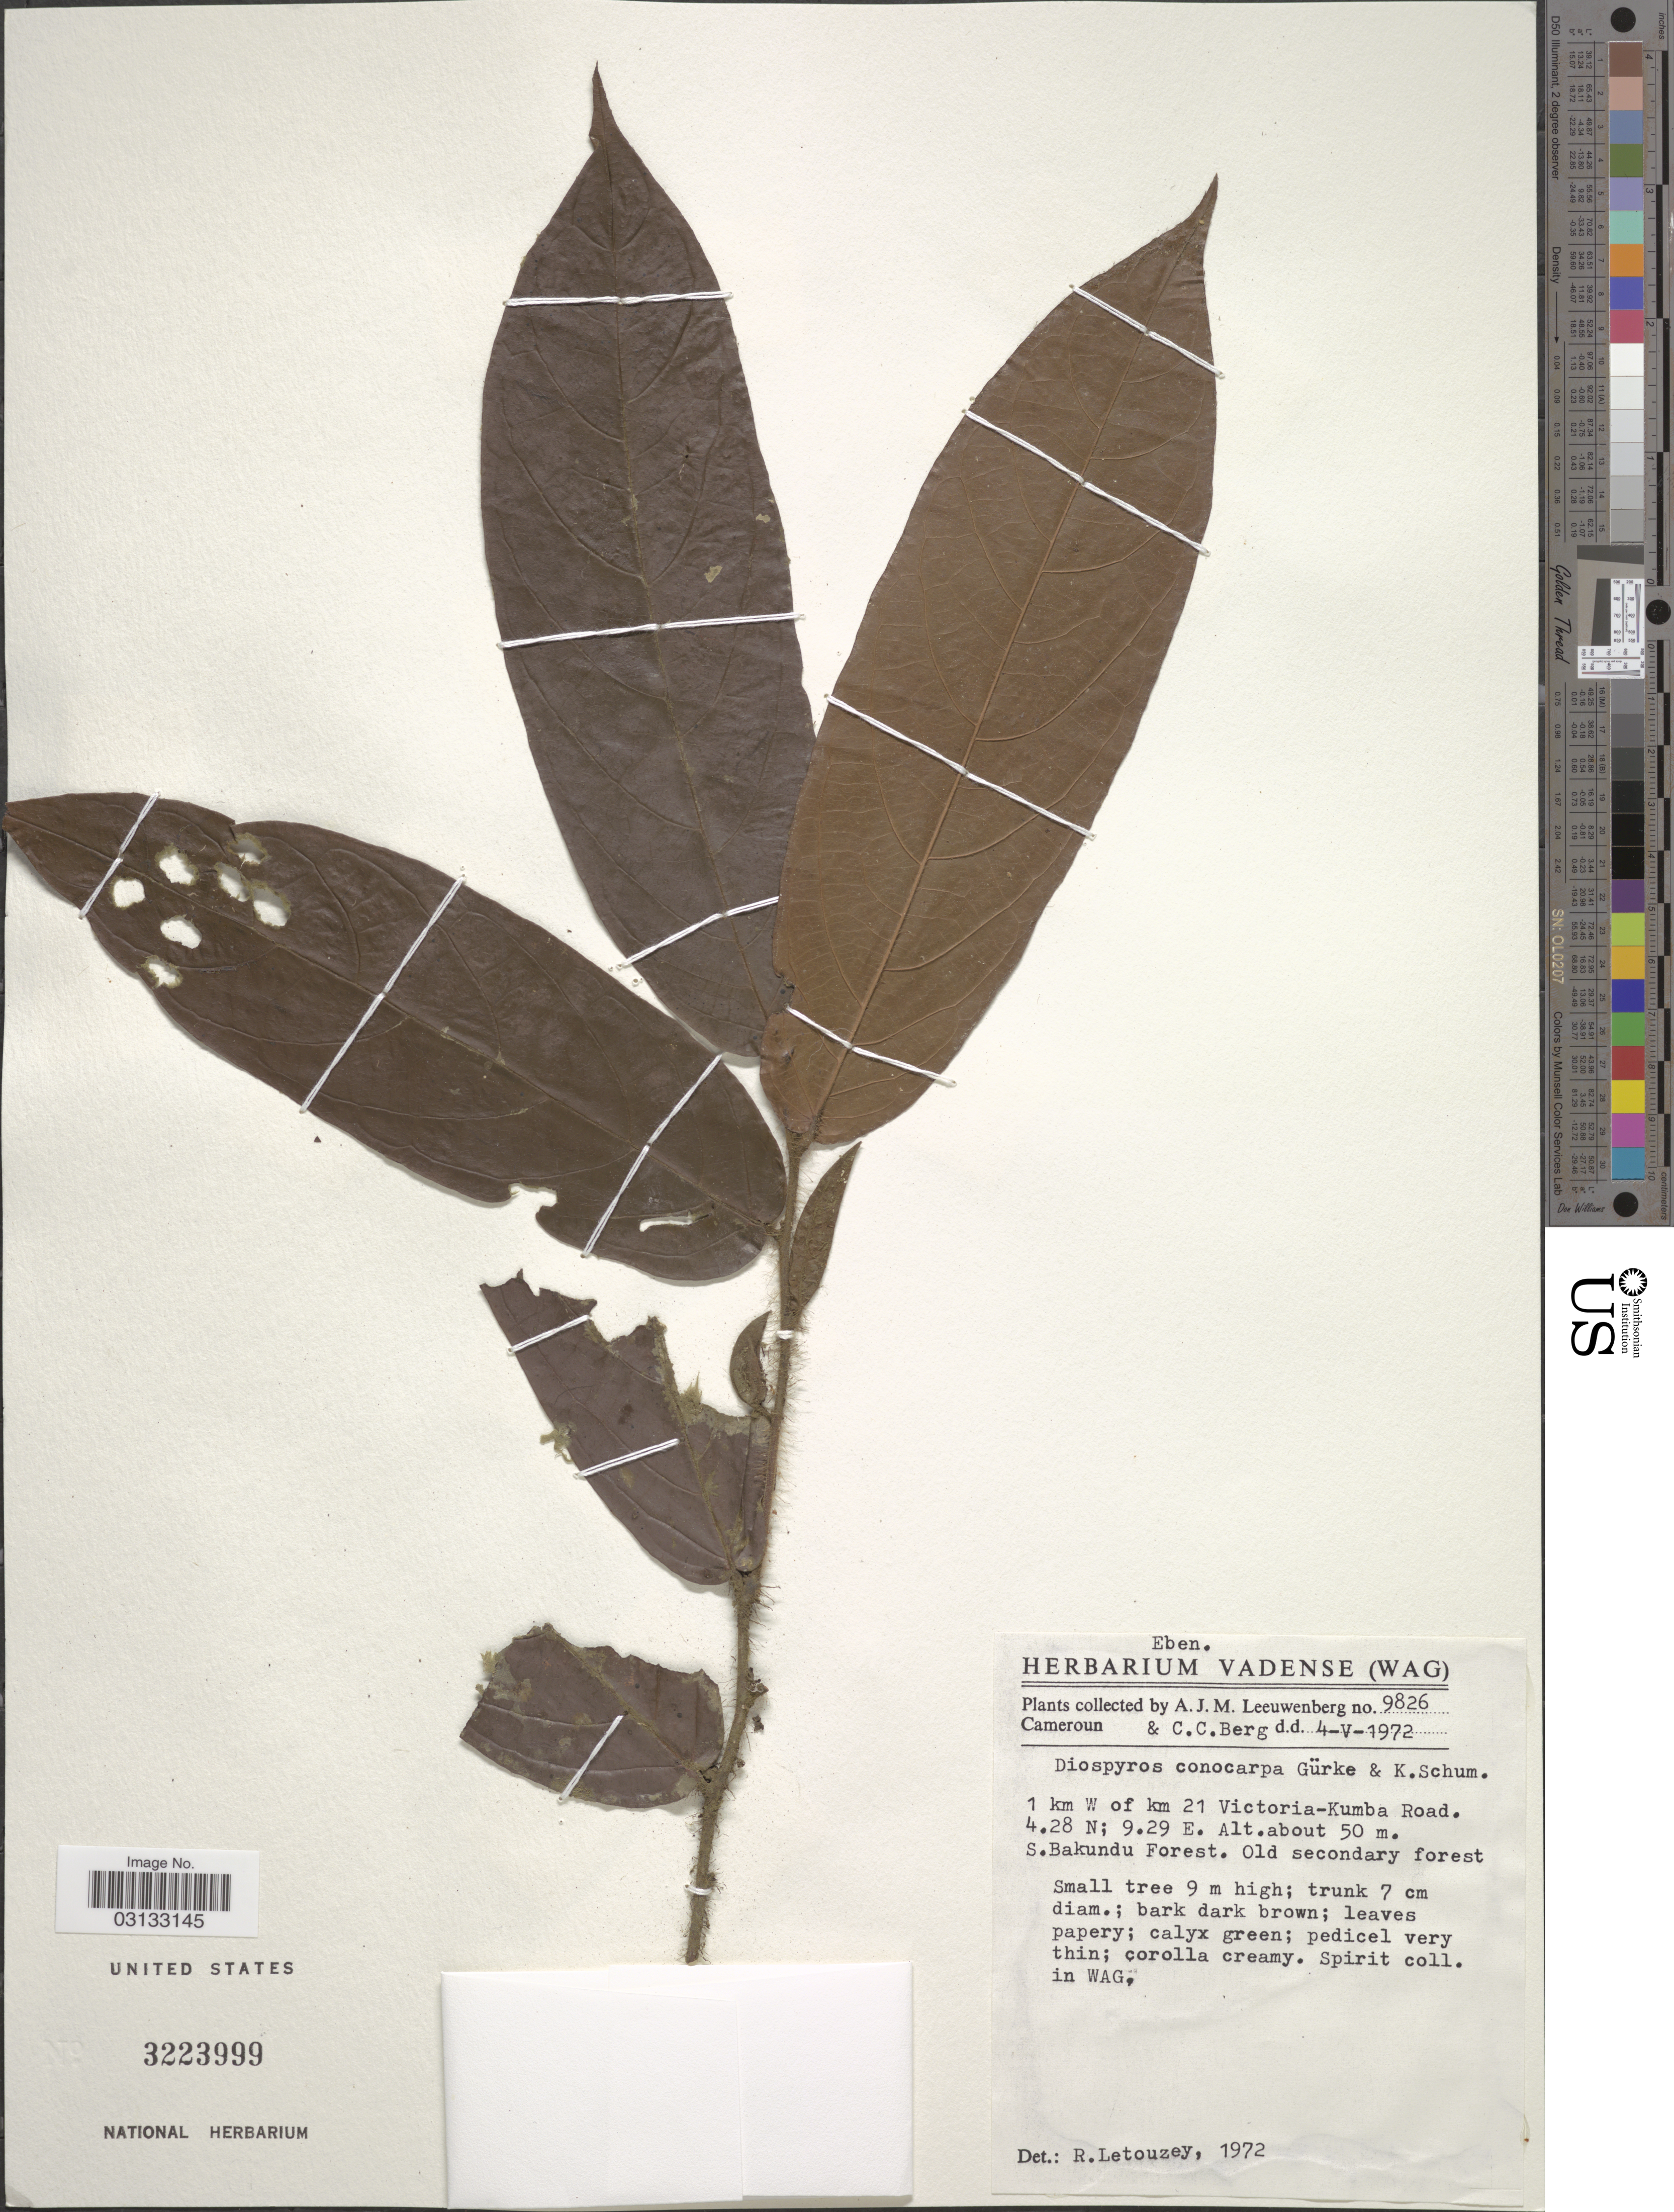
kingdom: Plantae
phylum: Tracheophyta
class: Magnoliopsida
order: Ericales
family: Ebenaceae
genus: Diospyros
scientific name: Diospyros conocarpa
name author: Gürke & K. Schum.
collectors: A. J. M. Leeuwenberg & C. C. Berg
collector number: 9826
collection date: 1972-05-04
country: Cameroon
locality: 1 km W of km 21 Victoria-Kumba Road, S. Bakundu Forest.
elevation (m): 50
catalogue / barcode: US 3223999